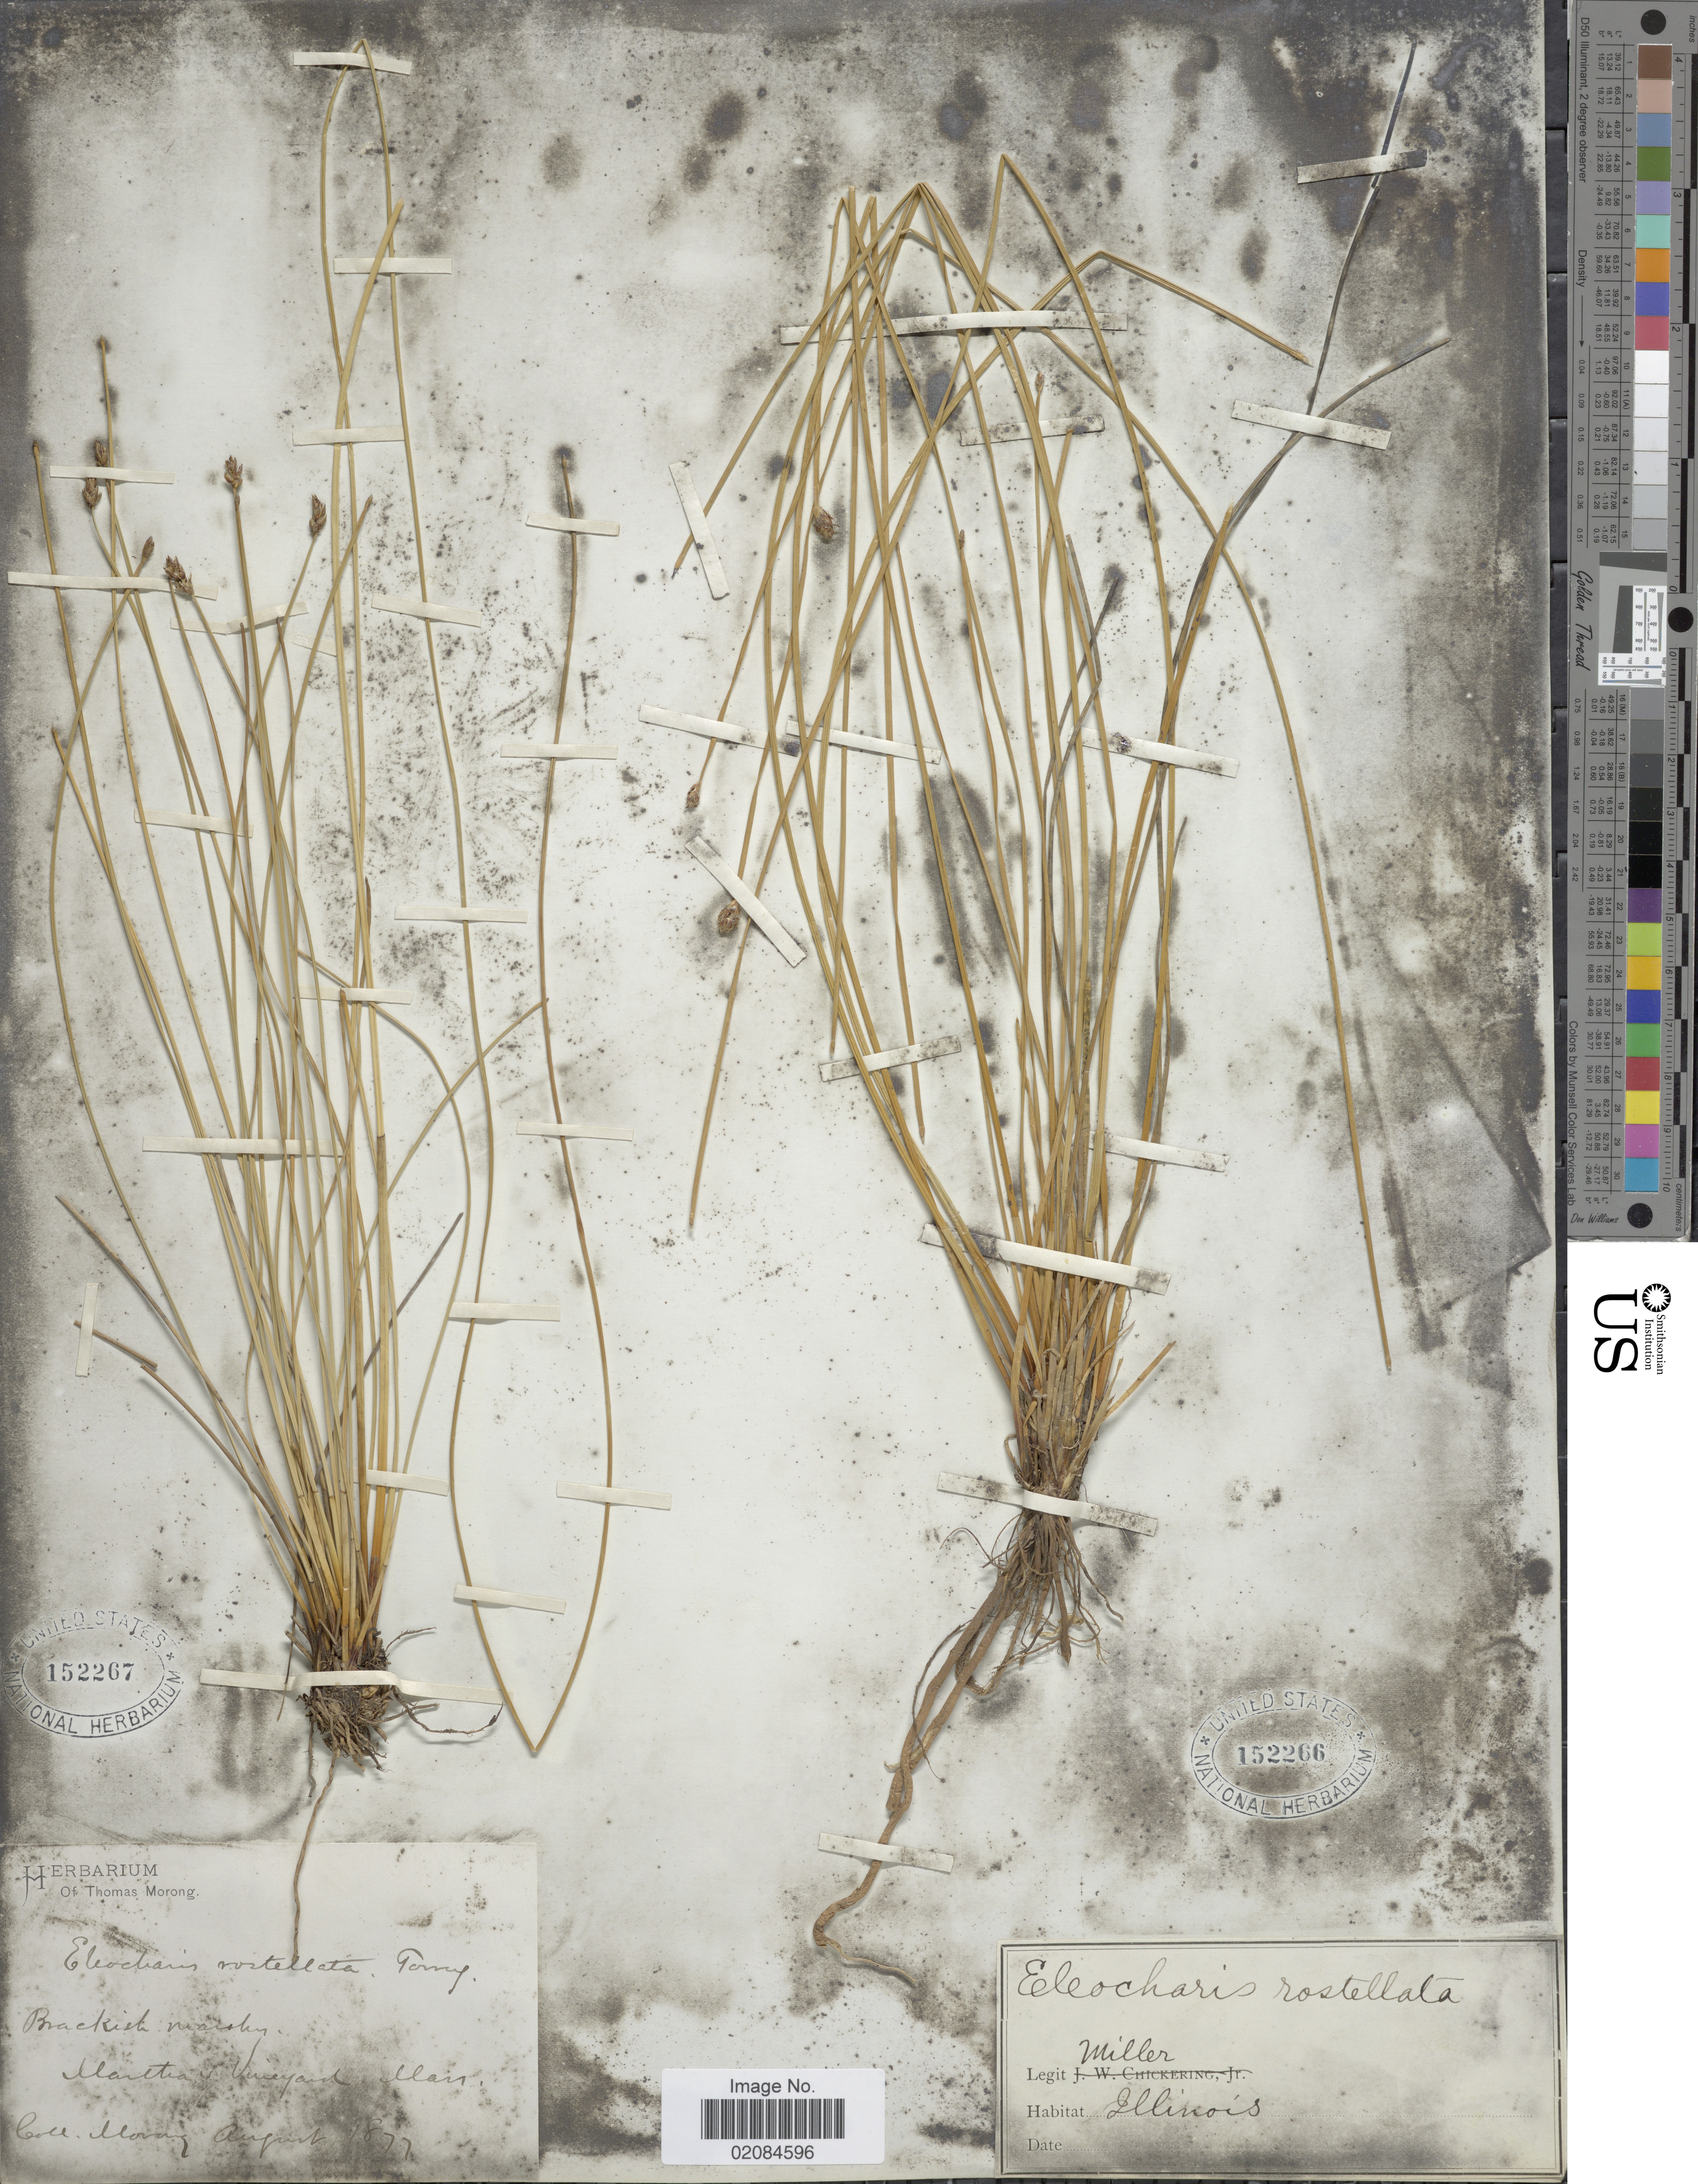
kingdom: Plantae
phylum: Tracheophyta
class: Liliopsida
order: Poales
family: Cyperaceae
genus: Eleocharis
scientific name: Eleocharis rostellata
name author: (Torr.) Torr.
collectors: T. Morong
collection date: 1877-08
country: United States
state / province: Massachusetts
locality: Martha Vineyard.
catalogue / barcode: US 152267